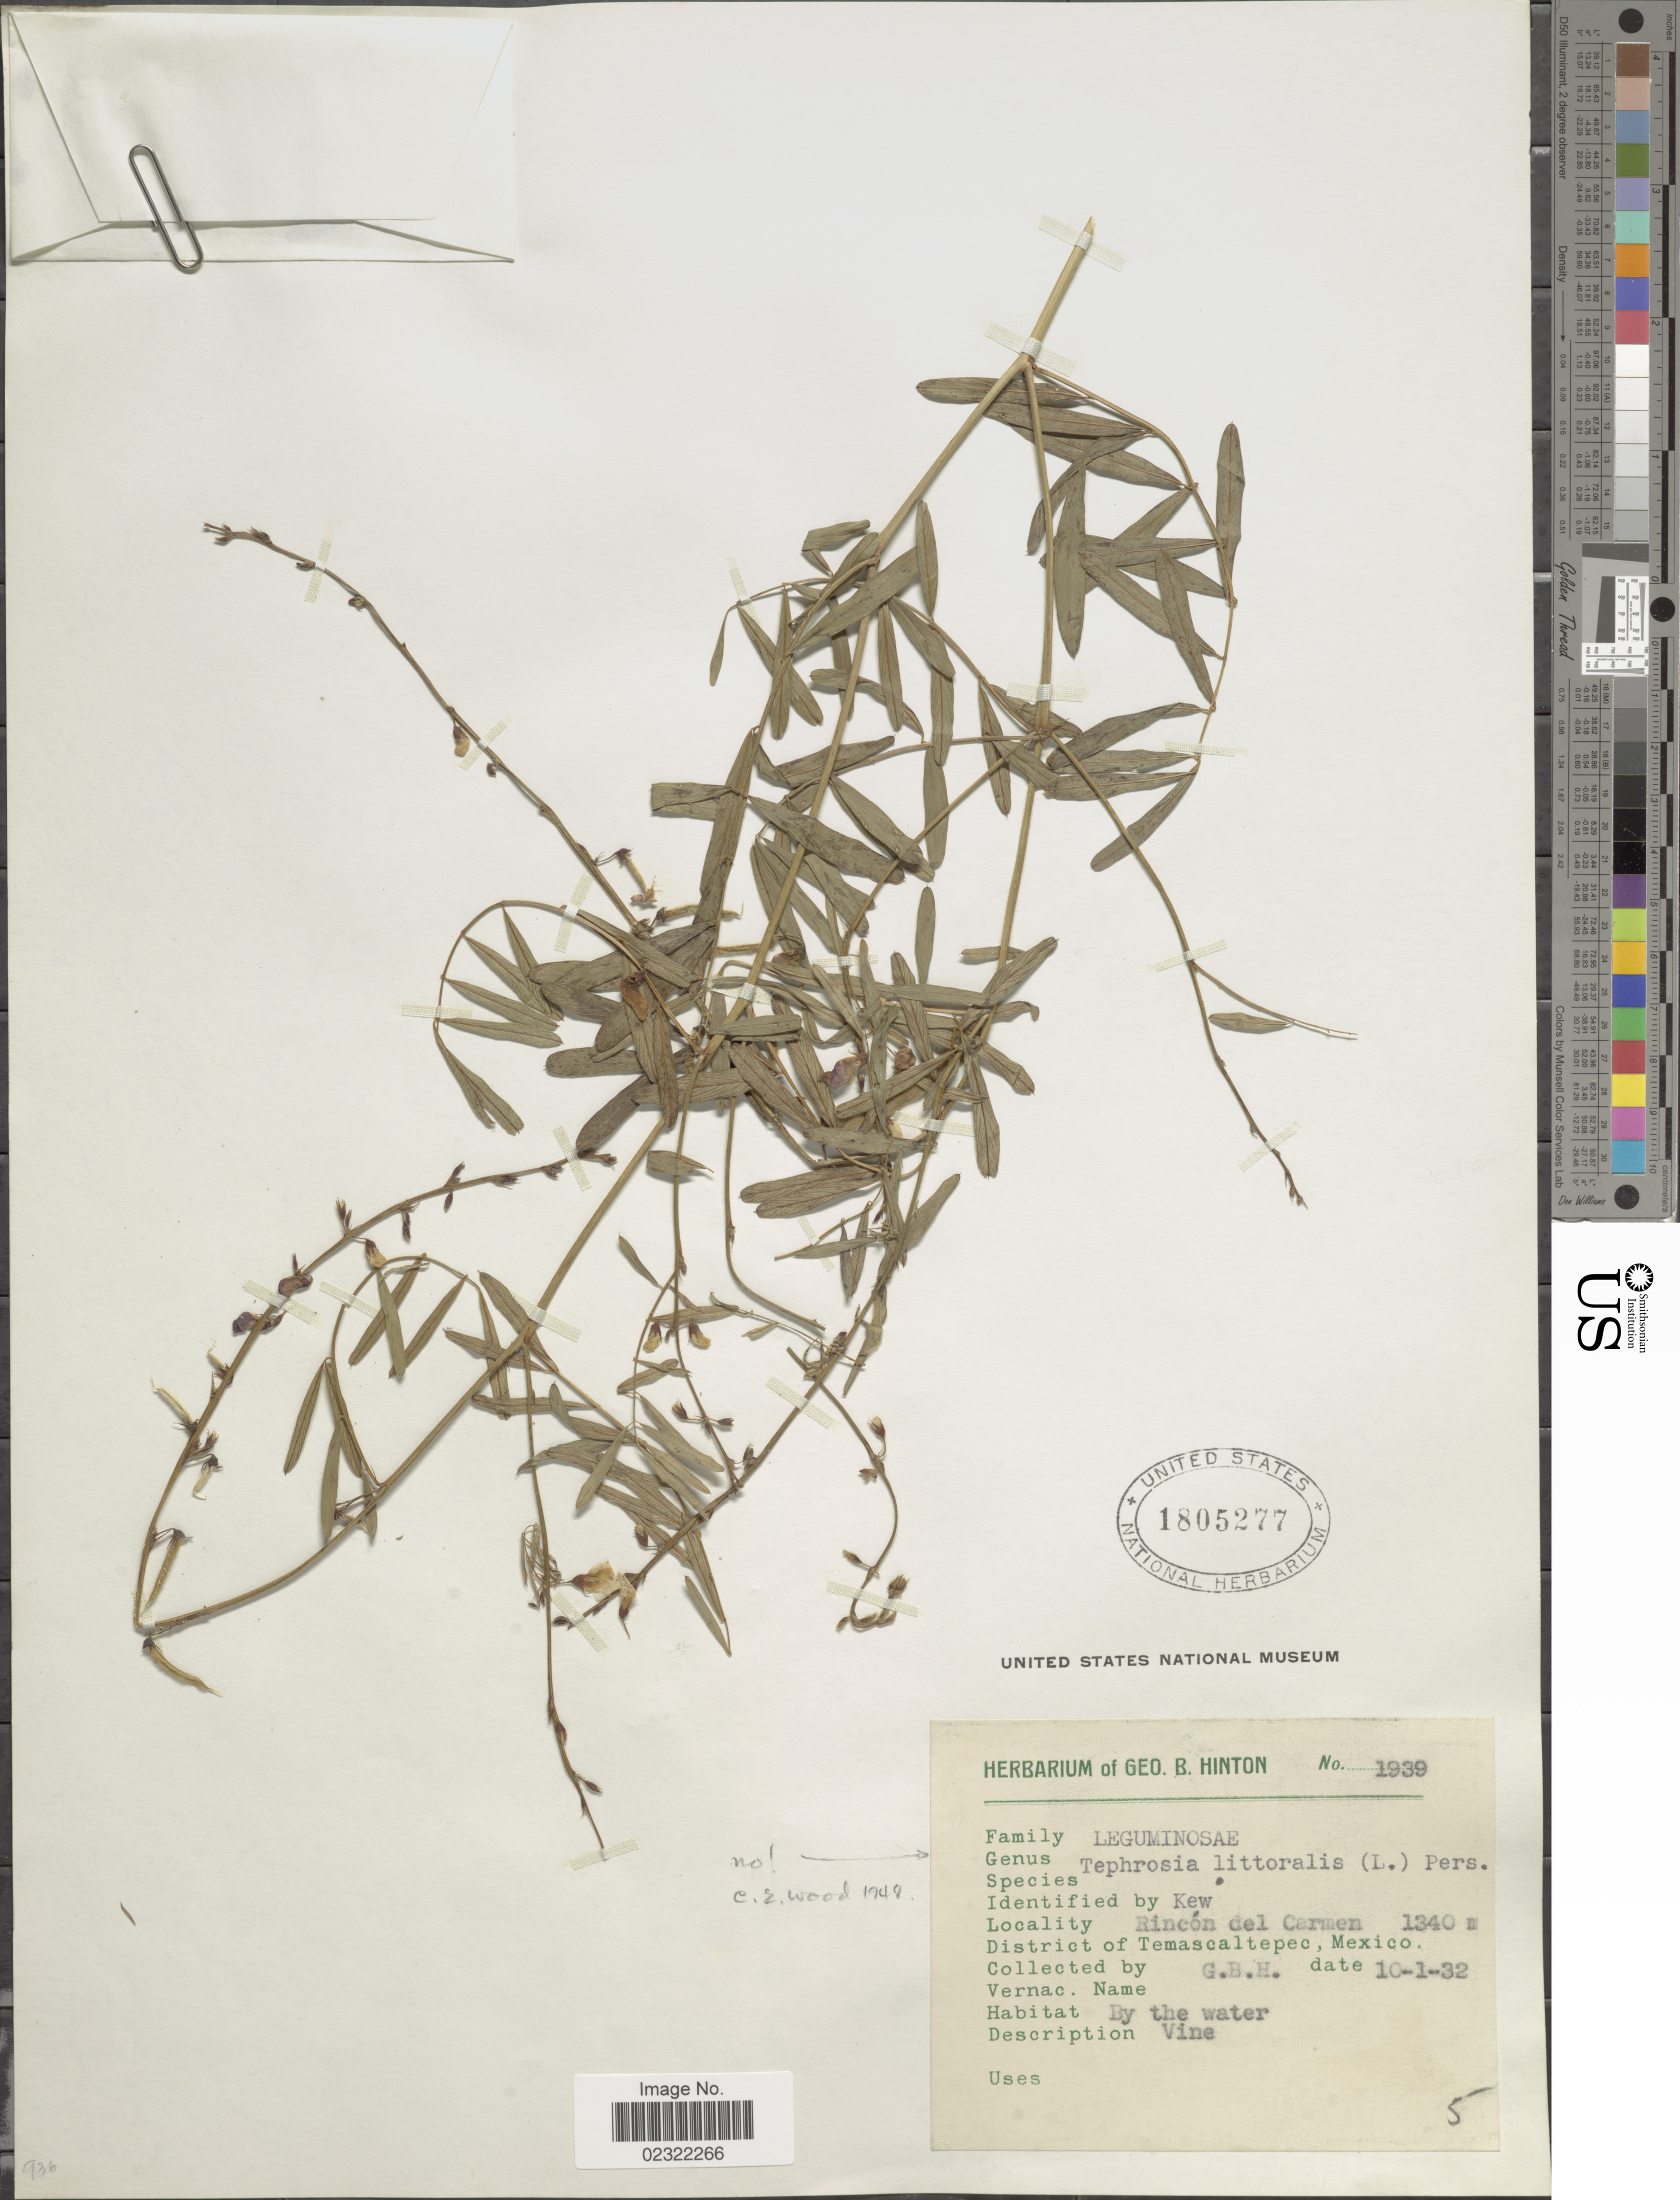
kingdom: Plantae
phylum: Tracheophyta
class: Magnoliopsida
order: Fabales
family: Fabaceae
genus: Tephrosia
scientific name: Tephrosia cinerea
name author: (L.) Pers.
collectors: G. B. Hinton & et al.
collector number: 1939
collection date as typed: Transcribed d/m/y: 10/1/32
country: Mexico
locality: Rincon del Carmen, Temascaltepec, Mexico.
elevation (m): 1340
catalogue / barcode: US 1805277